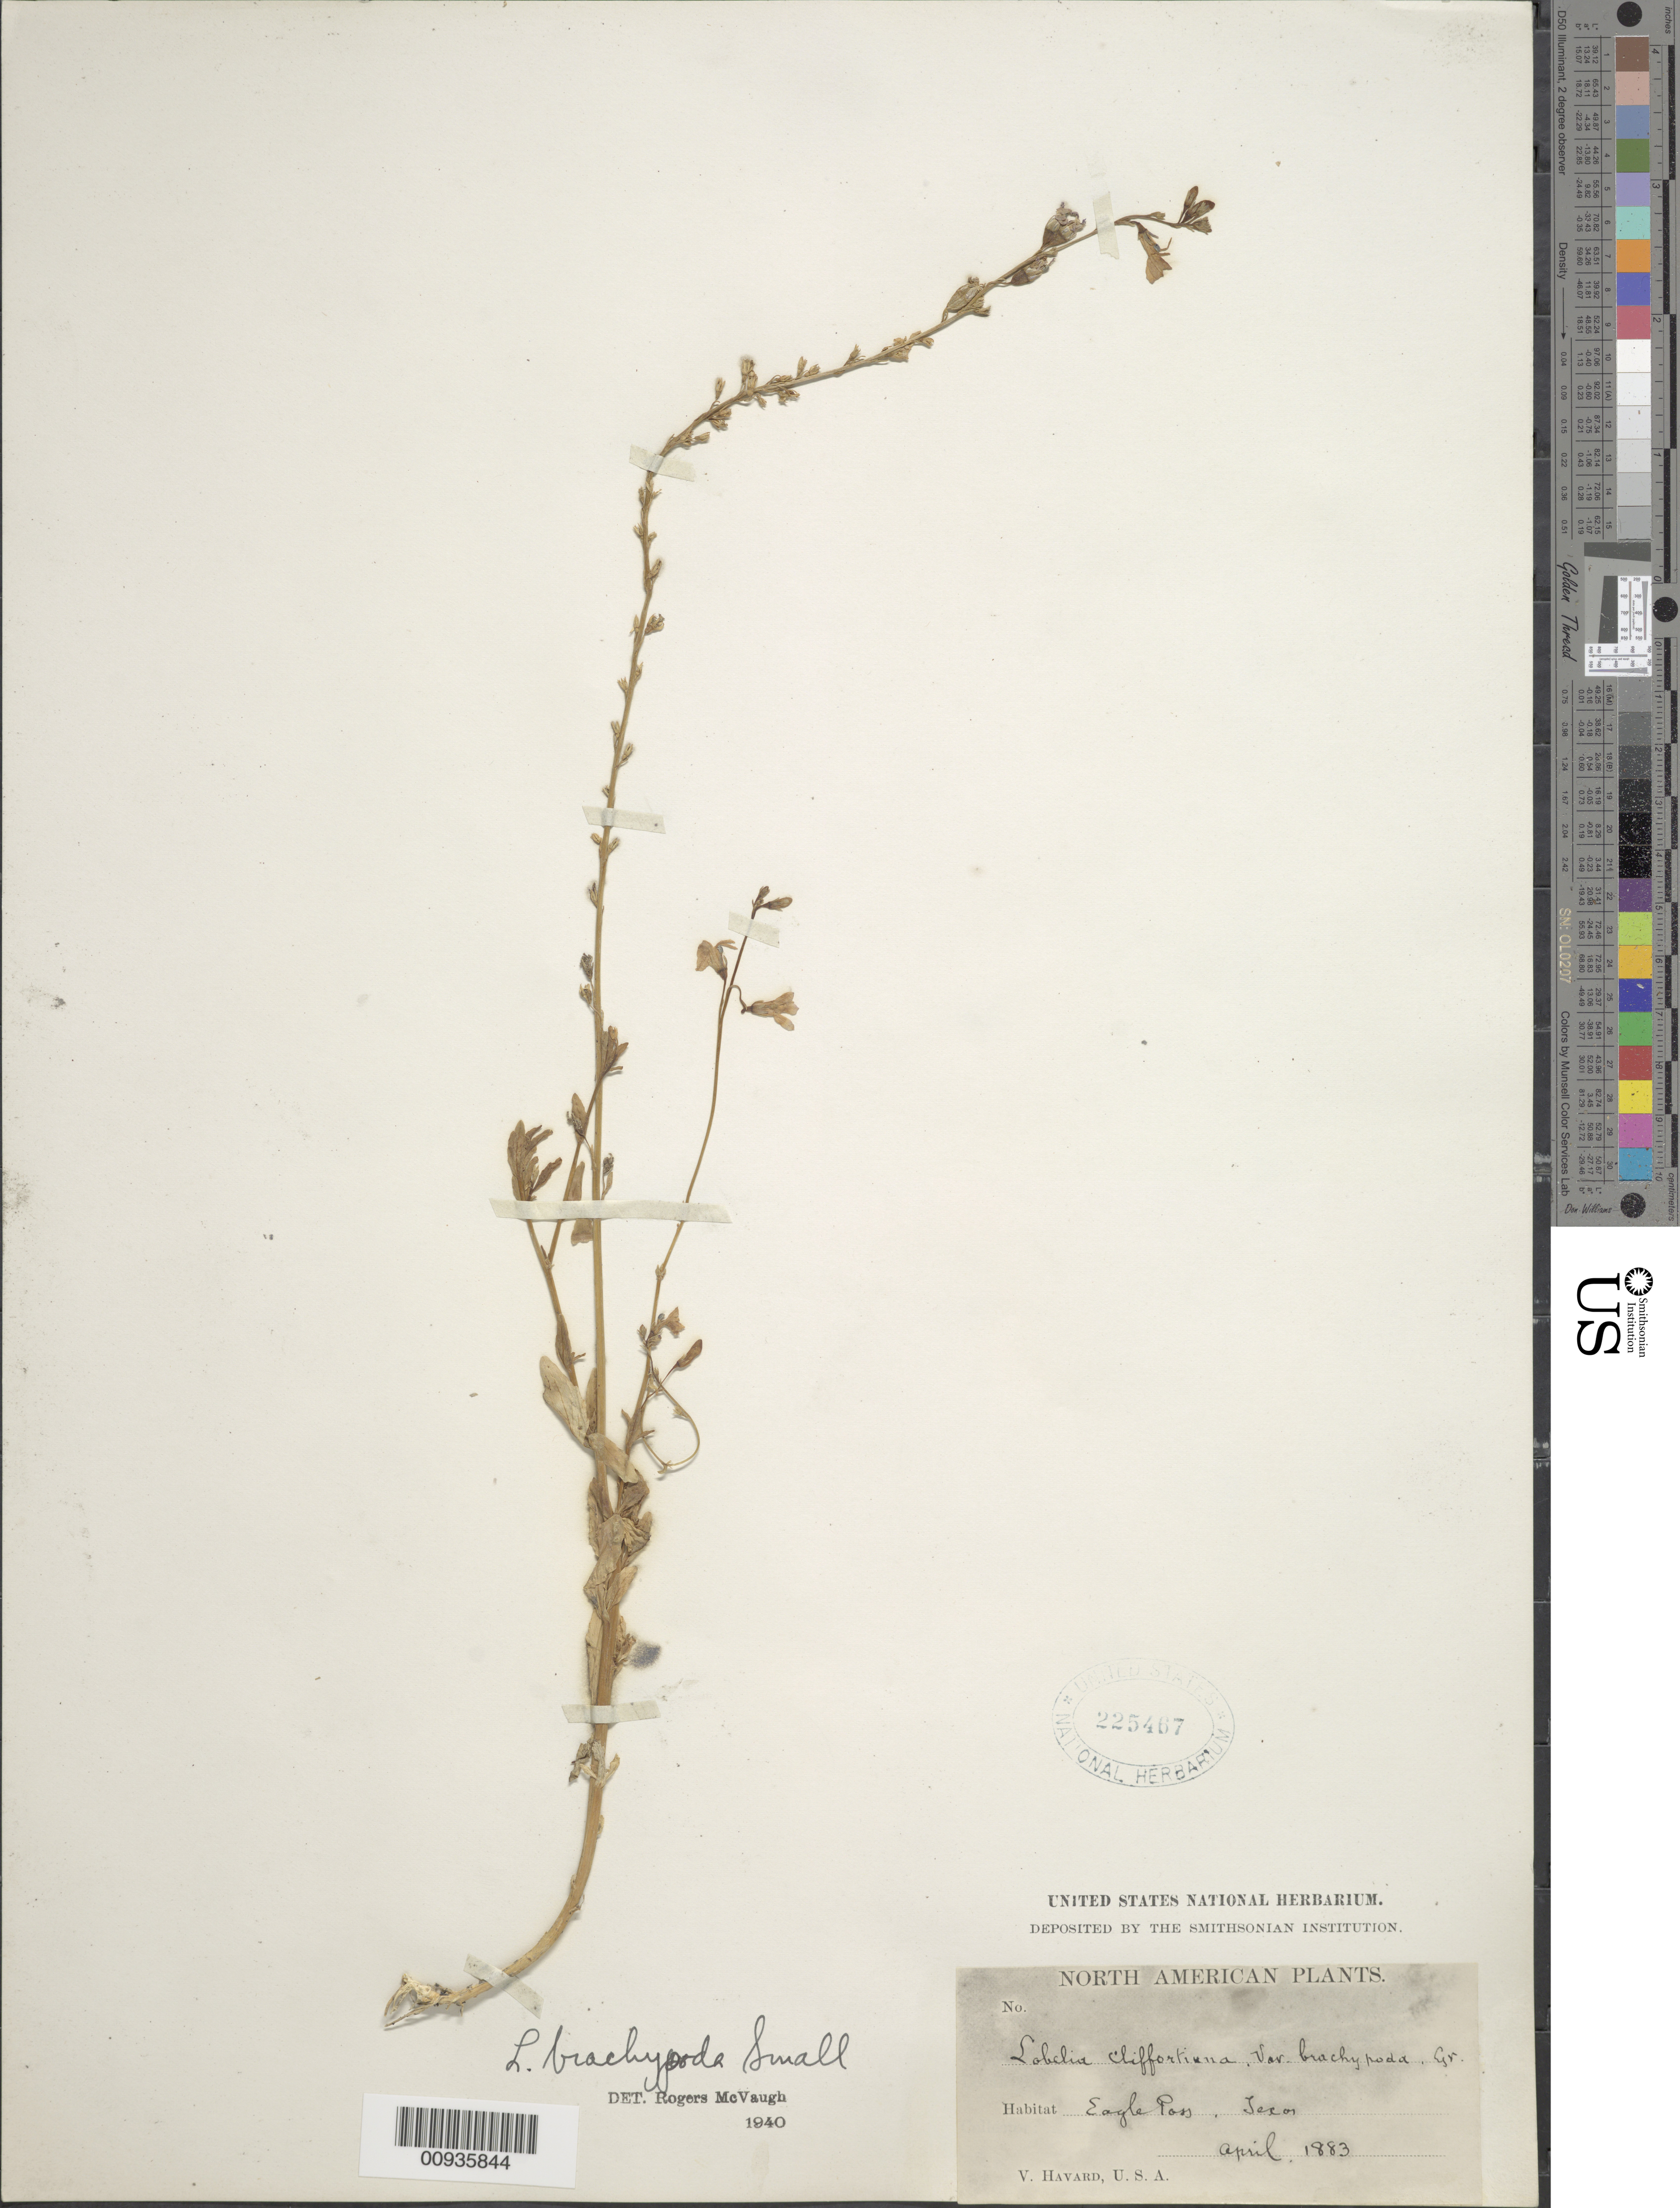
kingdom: Plantae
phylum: Tracheophyta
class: Magnoliopsida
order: Asterales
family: Campanulaceae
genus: Lobelia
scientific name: Lobelia brachypoda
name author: (A. Gray) Small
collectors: V. Havard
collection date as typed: Apr 1883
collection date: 1883-04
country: United States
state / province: Texas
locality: Eagle pass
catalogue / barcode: US 225467